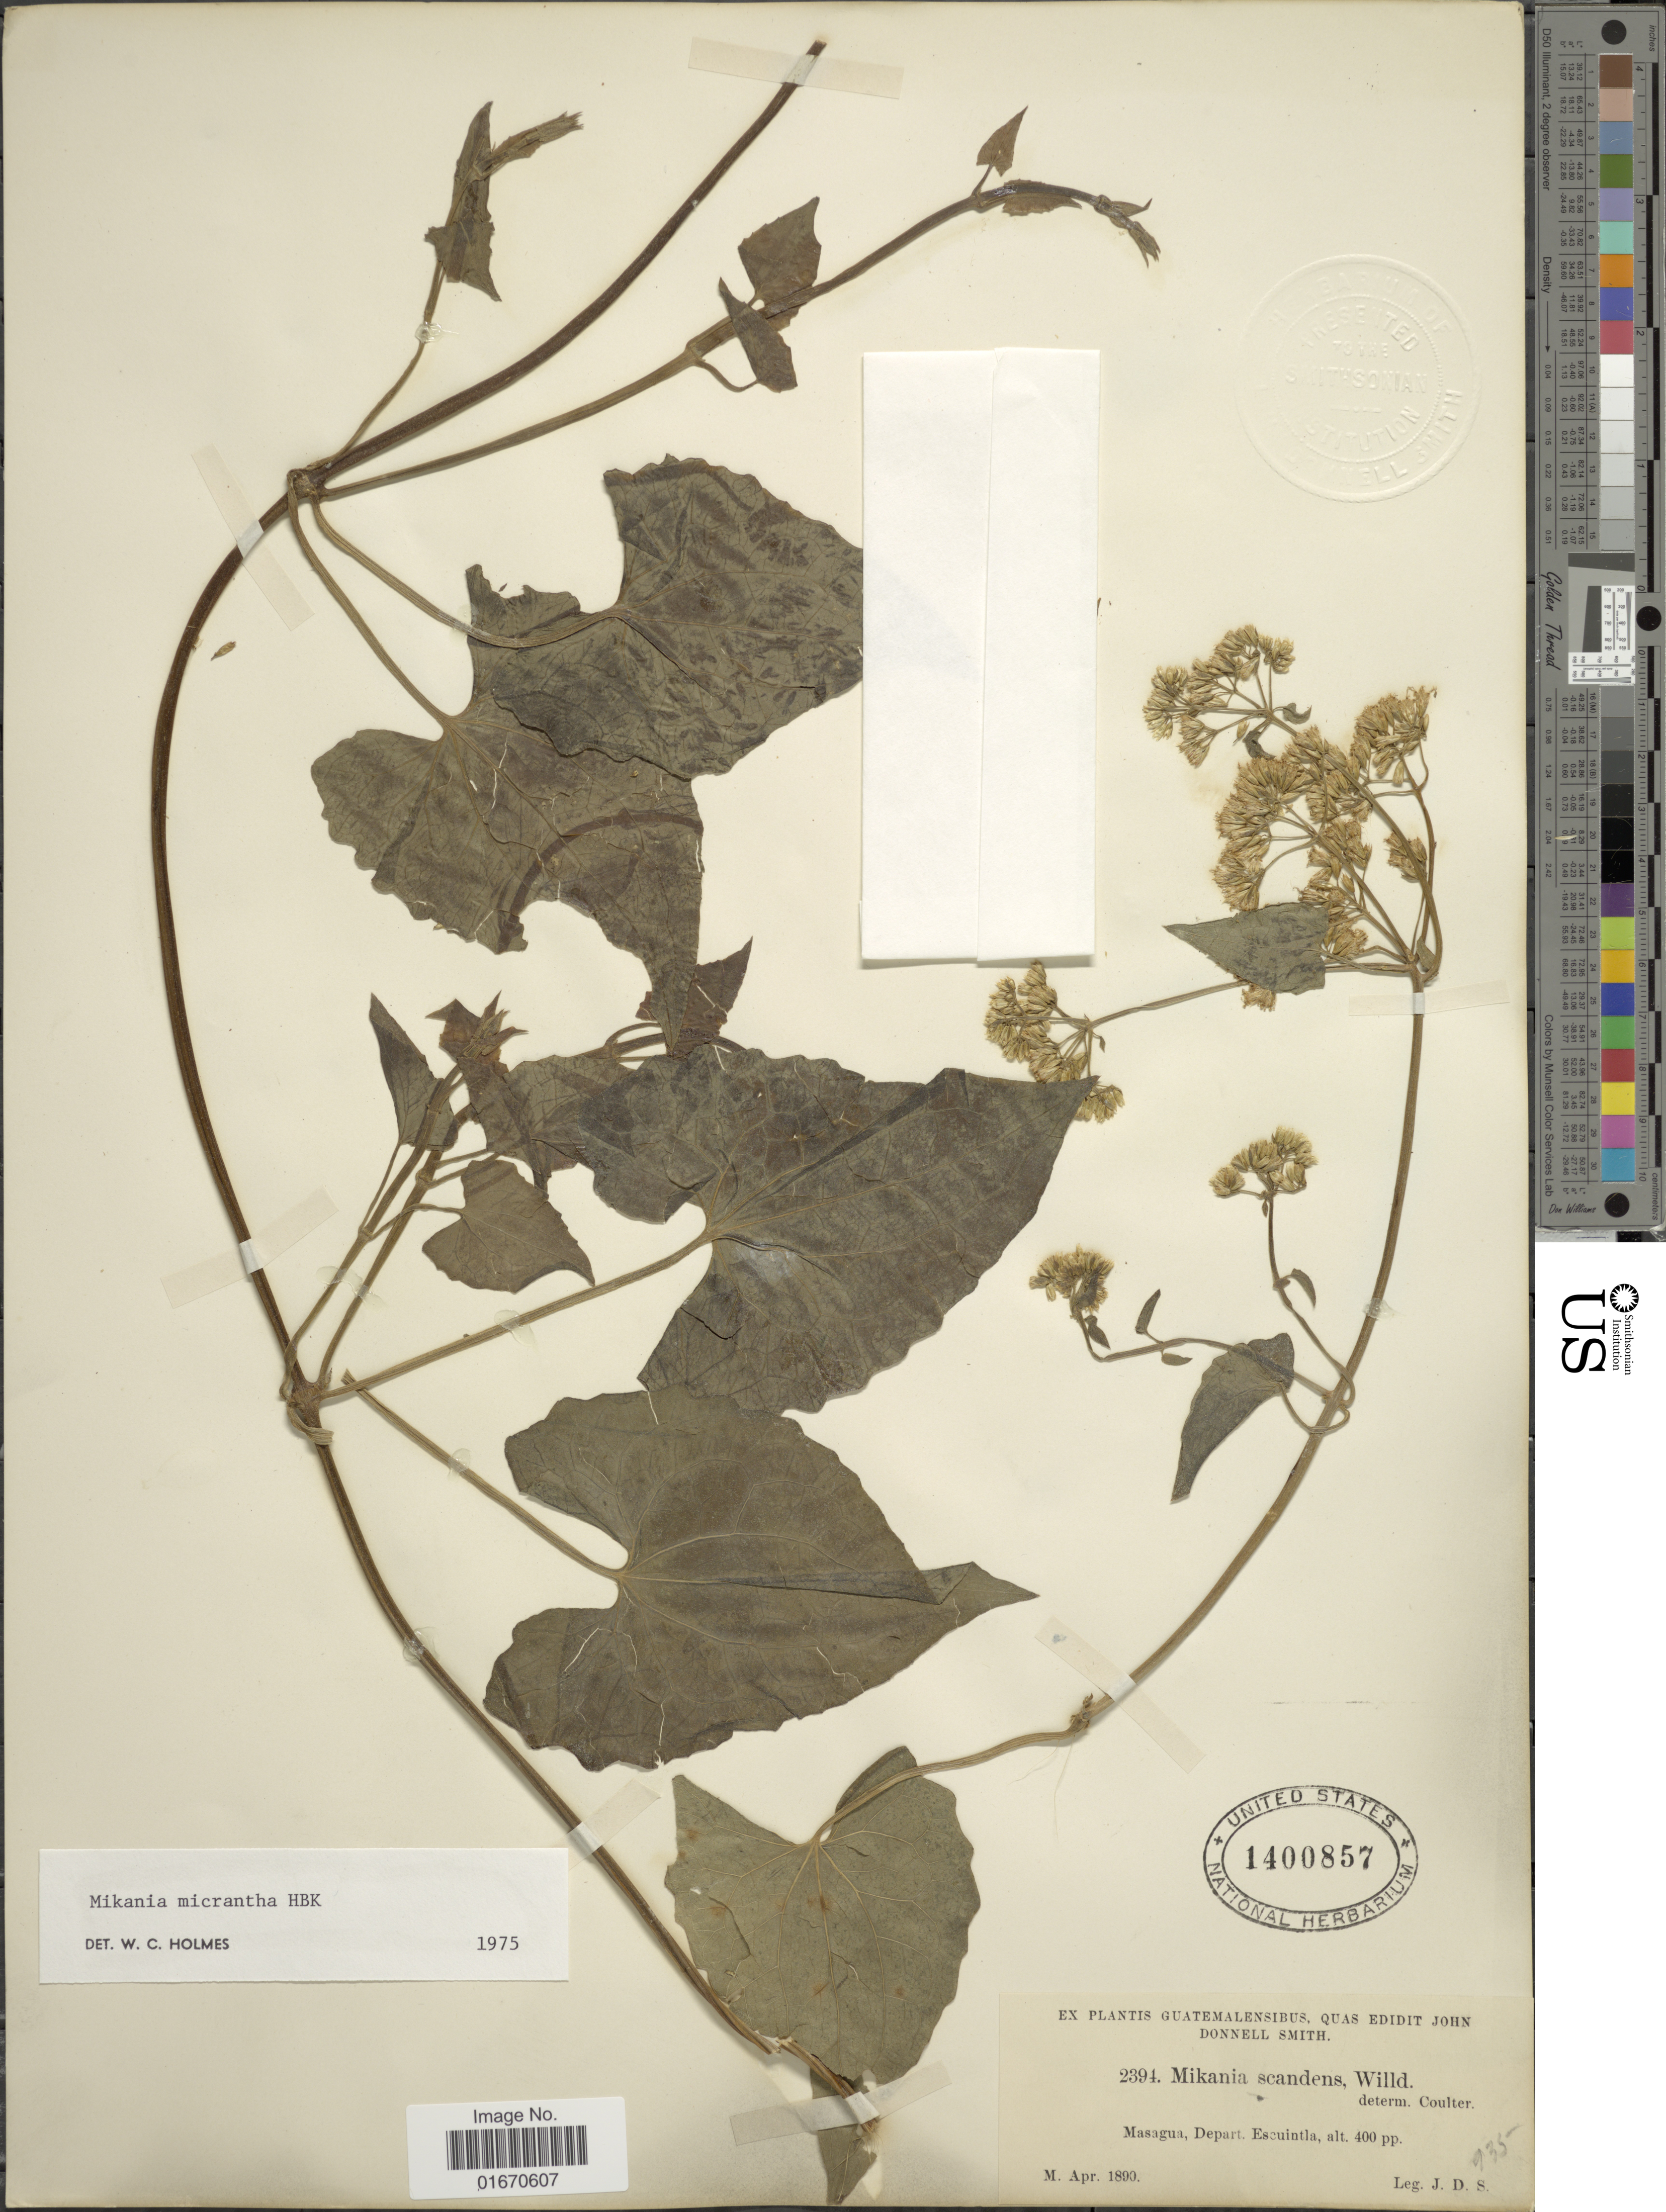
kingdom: Plantae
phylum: Tracheophyta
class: Magnoliopsida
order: Asterales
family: Asteraceae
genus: Mikania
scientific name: Mikania micrantha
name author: Kunth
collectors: J. Donnell Smith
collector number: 2394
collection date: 1890-04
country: Guatemala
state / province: Escuintla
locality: Masagua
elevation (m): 122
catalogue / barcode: US 1400857